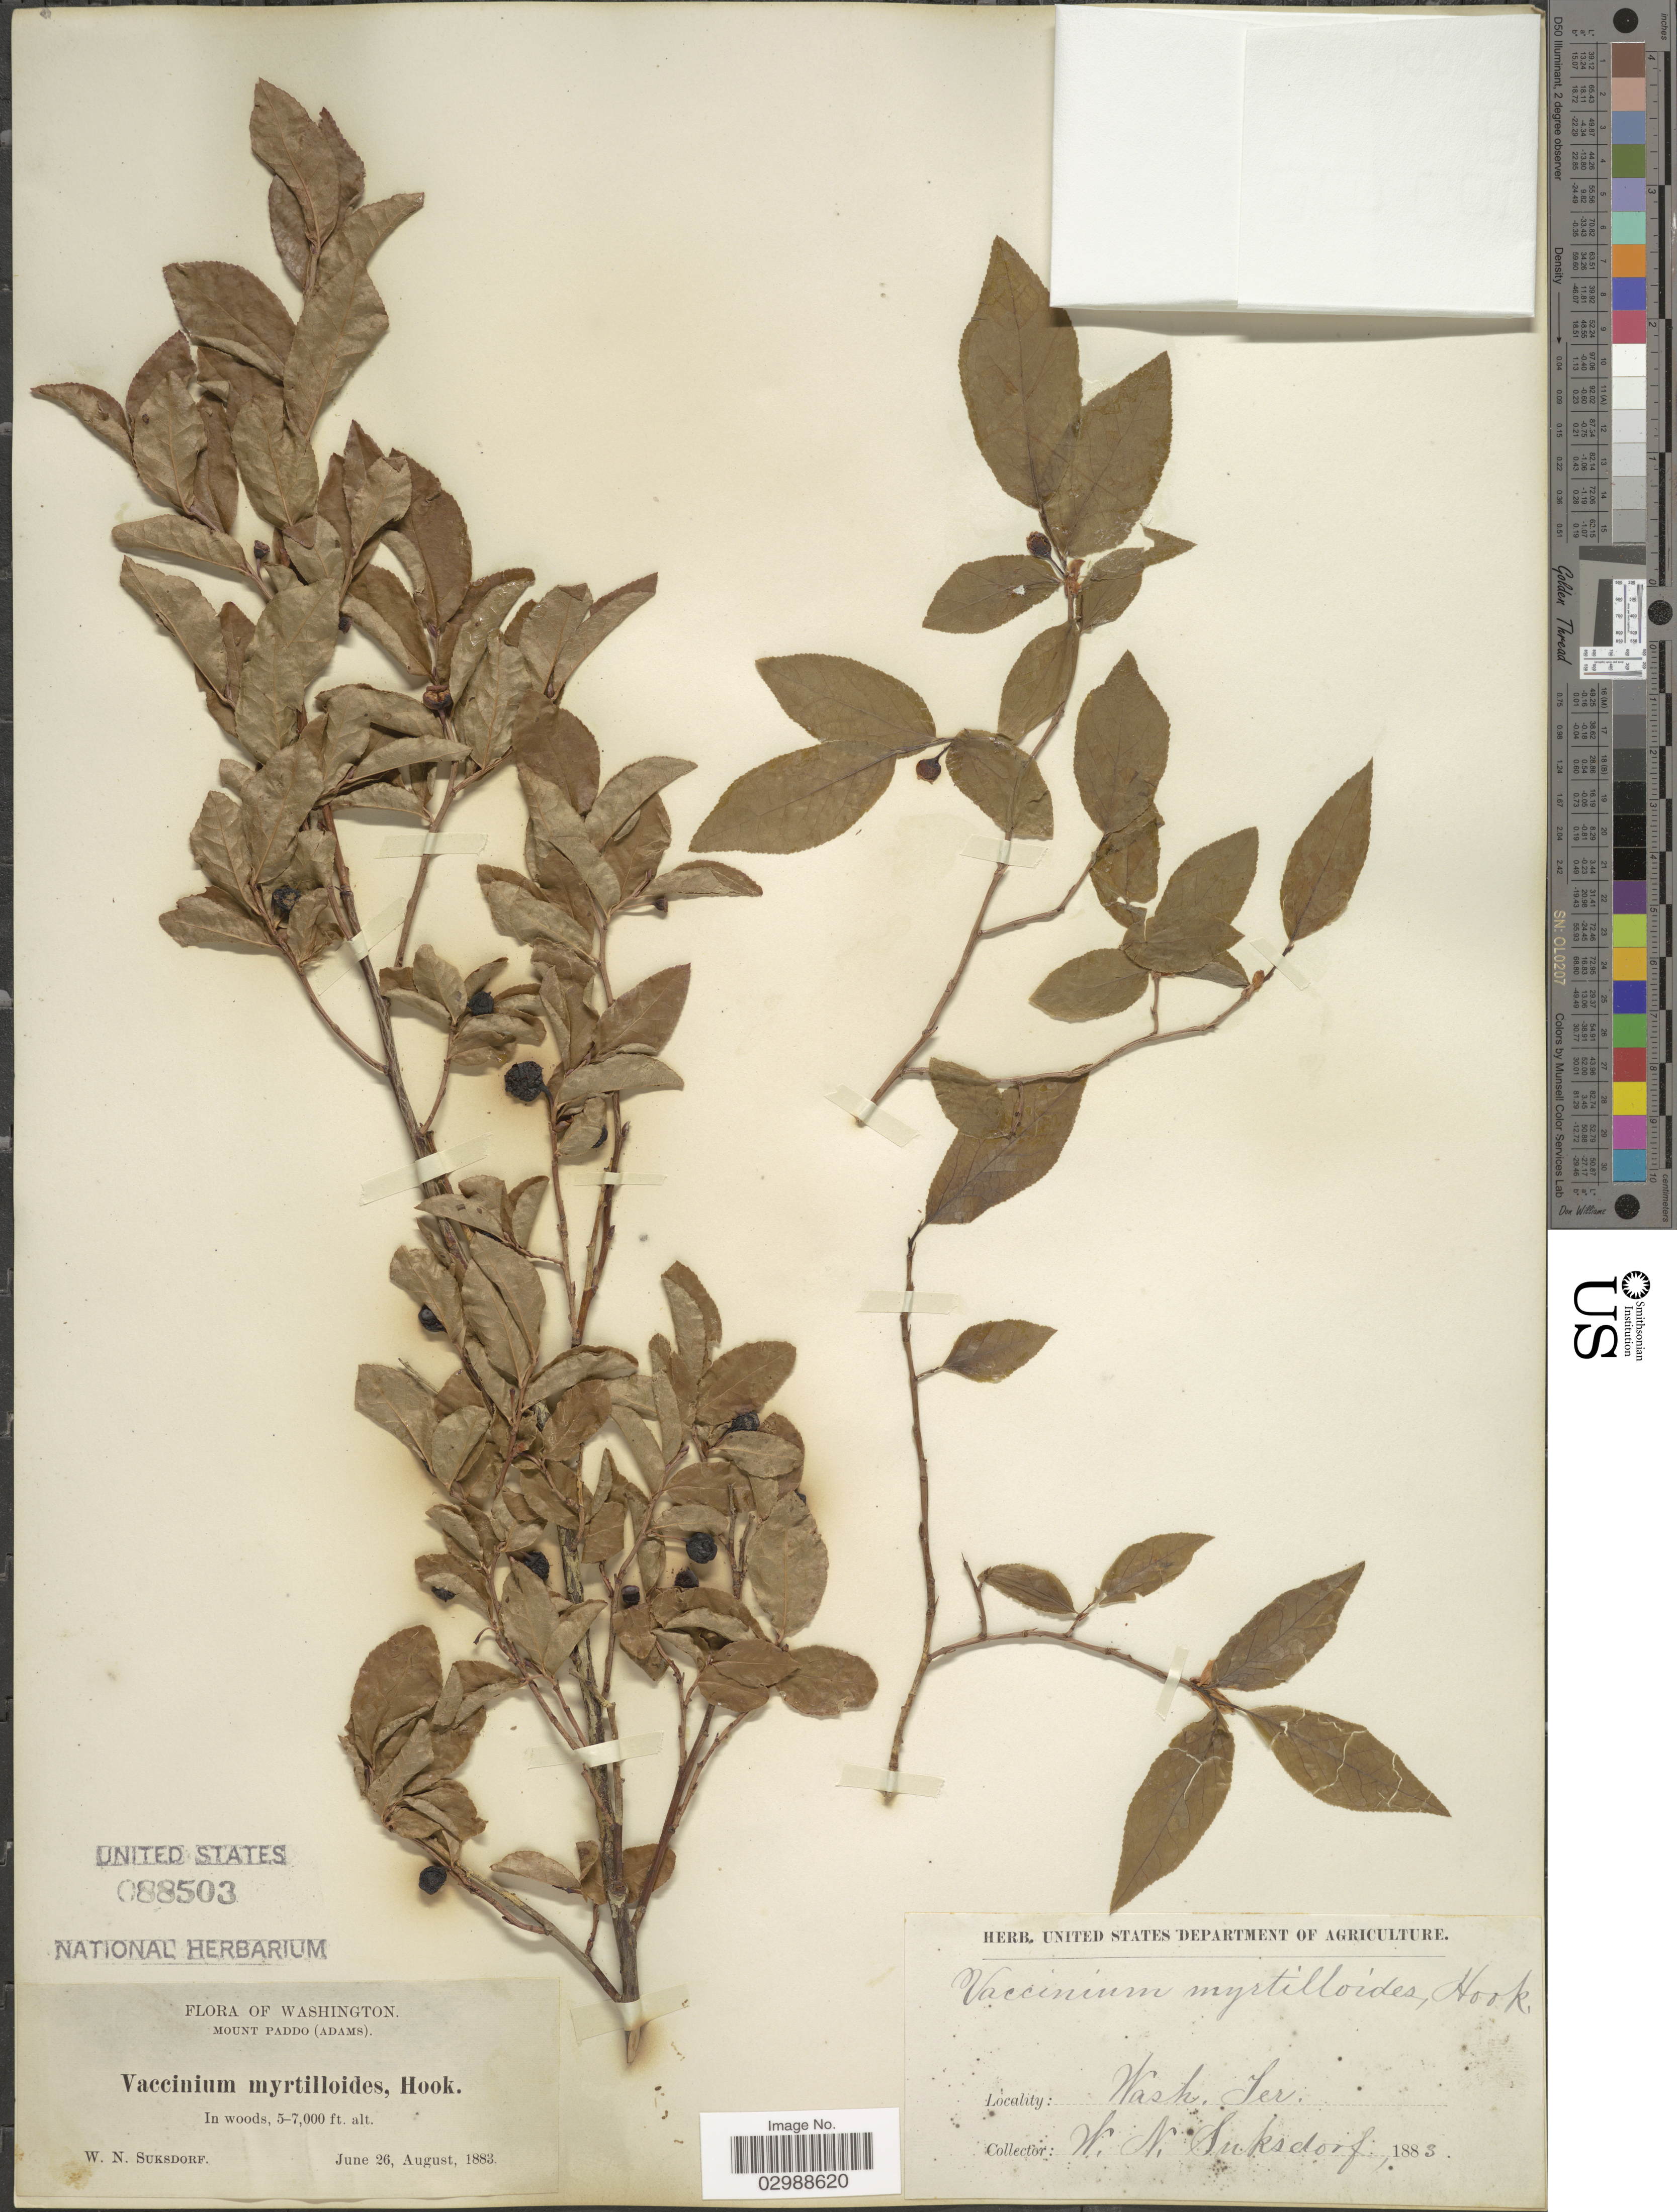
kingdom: Plantae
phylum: Tracheophyta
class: Magnoliopsida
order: Ericales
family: Ericaceae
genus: Vaccinium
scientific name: Vaccinium membranaceum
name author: Douglas ex Torr.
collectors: W. N. Suksdorf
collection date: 1883-06-26/1883-08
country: United States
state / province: Washington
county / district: Skamania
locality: Mount Paddo (Adams).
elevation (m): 1524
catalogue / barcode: US 88503